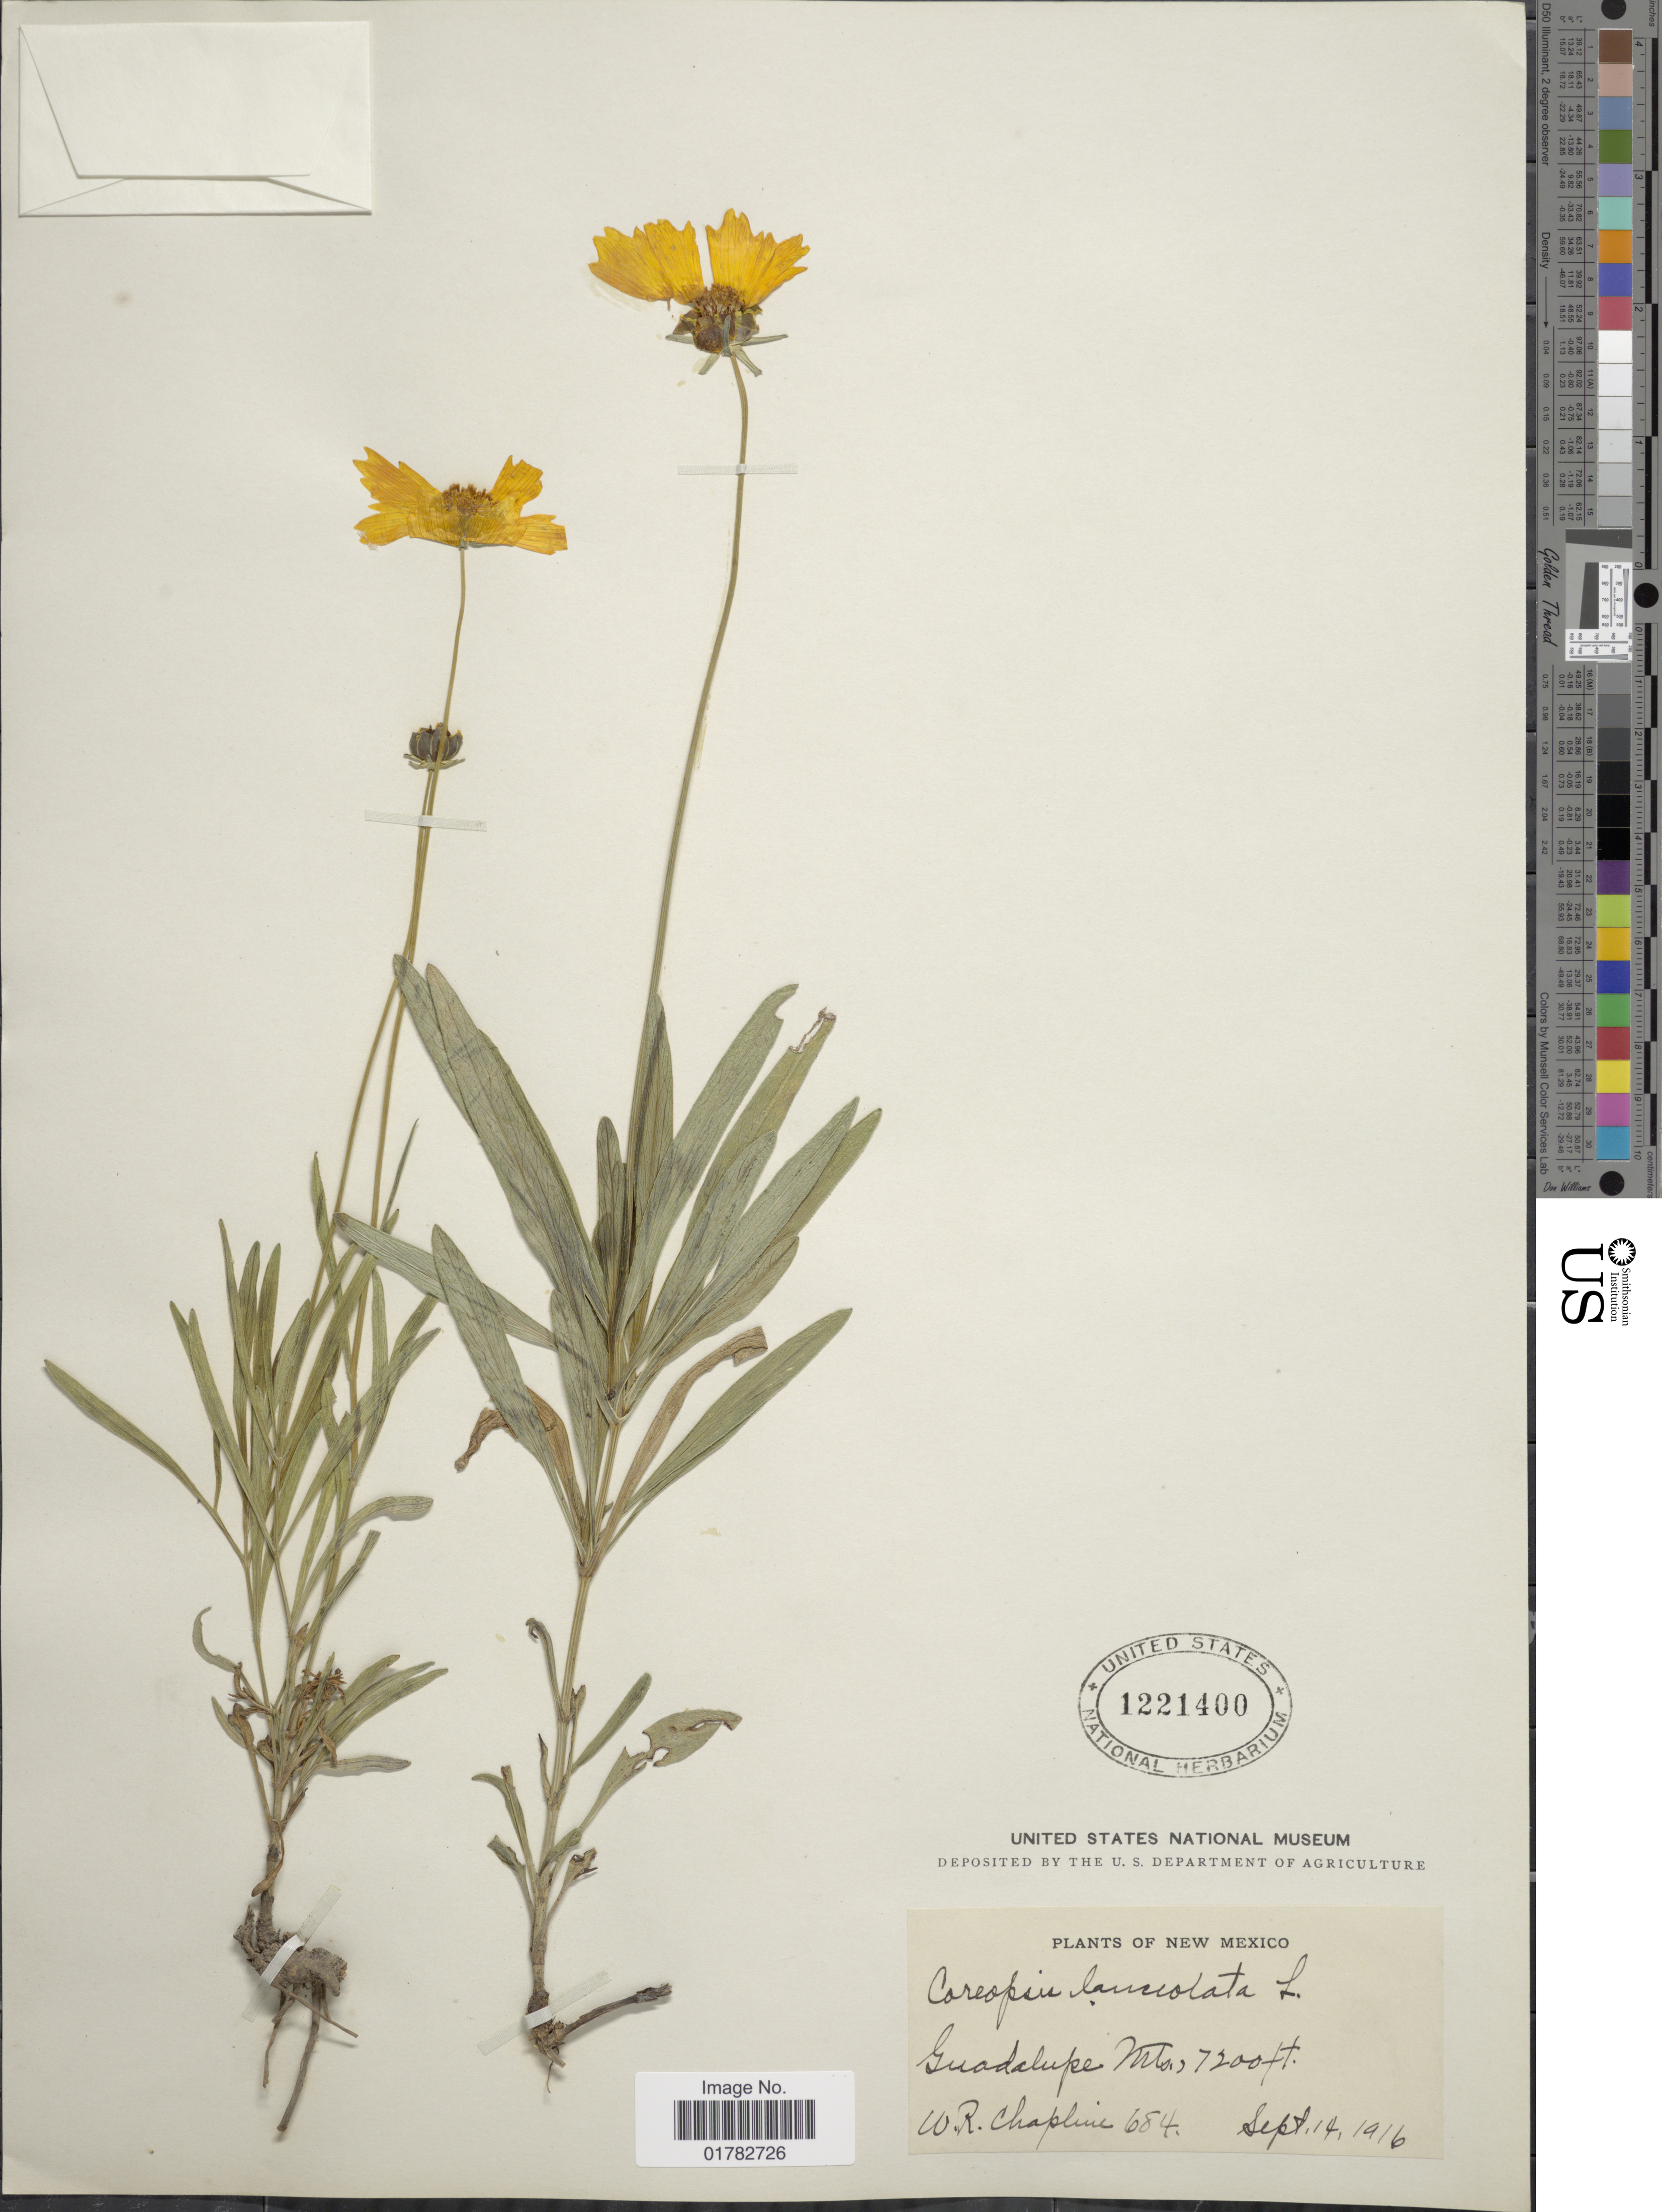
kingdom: Plantae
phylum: Tracheophyta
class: Magnoliopsida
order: Asterales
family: Asteraceae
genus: Coreopsis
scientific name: Coreopsis lanceolata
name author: L.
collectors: W. Chaplin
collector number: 684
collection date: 1916-09-14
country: United States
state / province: New Mexico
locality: Guadalupe Mts.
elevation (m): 2195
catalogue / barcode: US 1221400